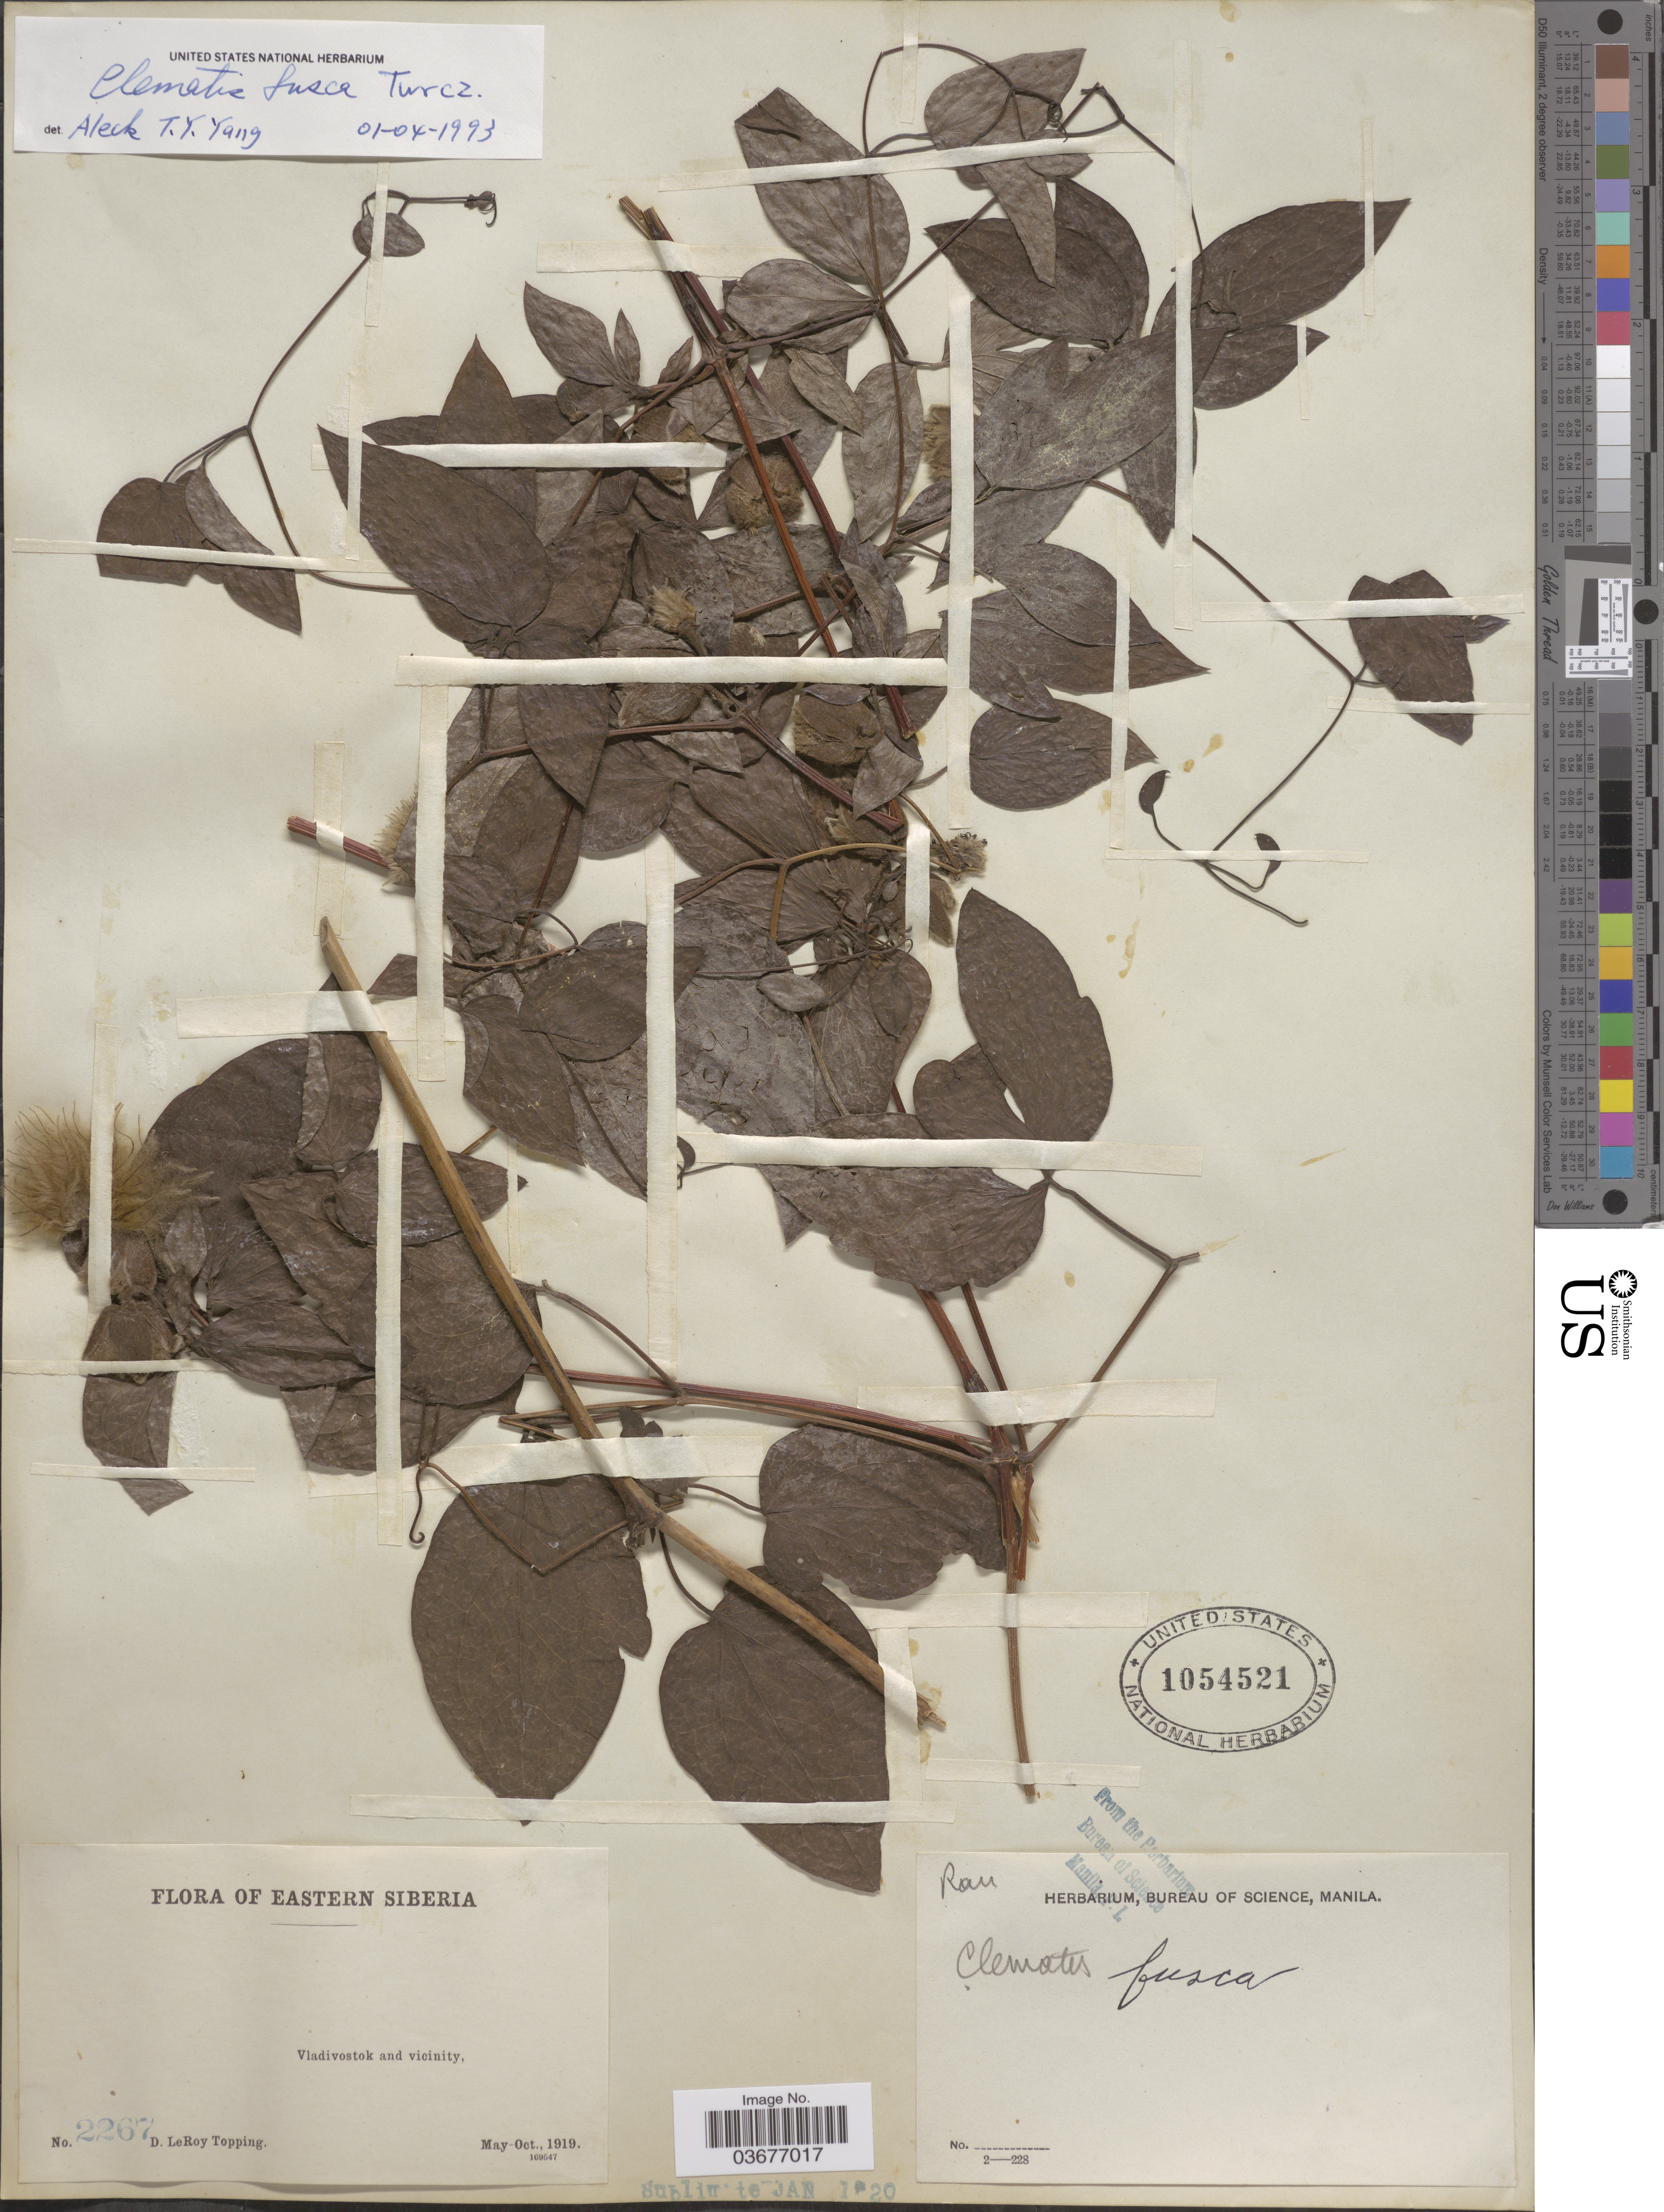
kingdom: Plantae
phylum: Tracheophyta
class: Magnoliopsida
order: Ranunculales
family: Ranunculaceae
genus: Clematis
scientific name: Clematis fusca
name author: Turcz.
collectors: D. L. Topping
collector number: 2267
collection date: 1919-05/1919-10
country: Russian Federation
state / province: Primorsky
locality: Eastern Siberia. Vladivostok and vicinity.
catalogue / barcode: US 1054521